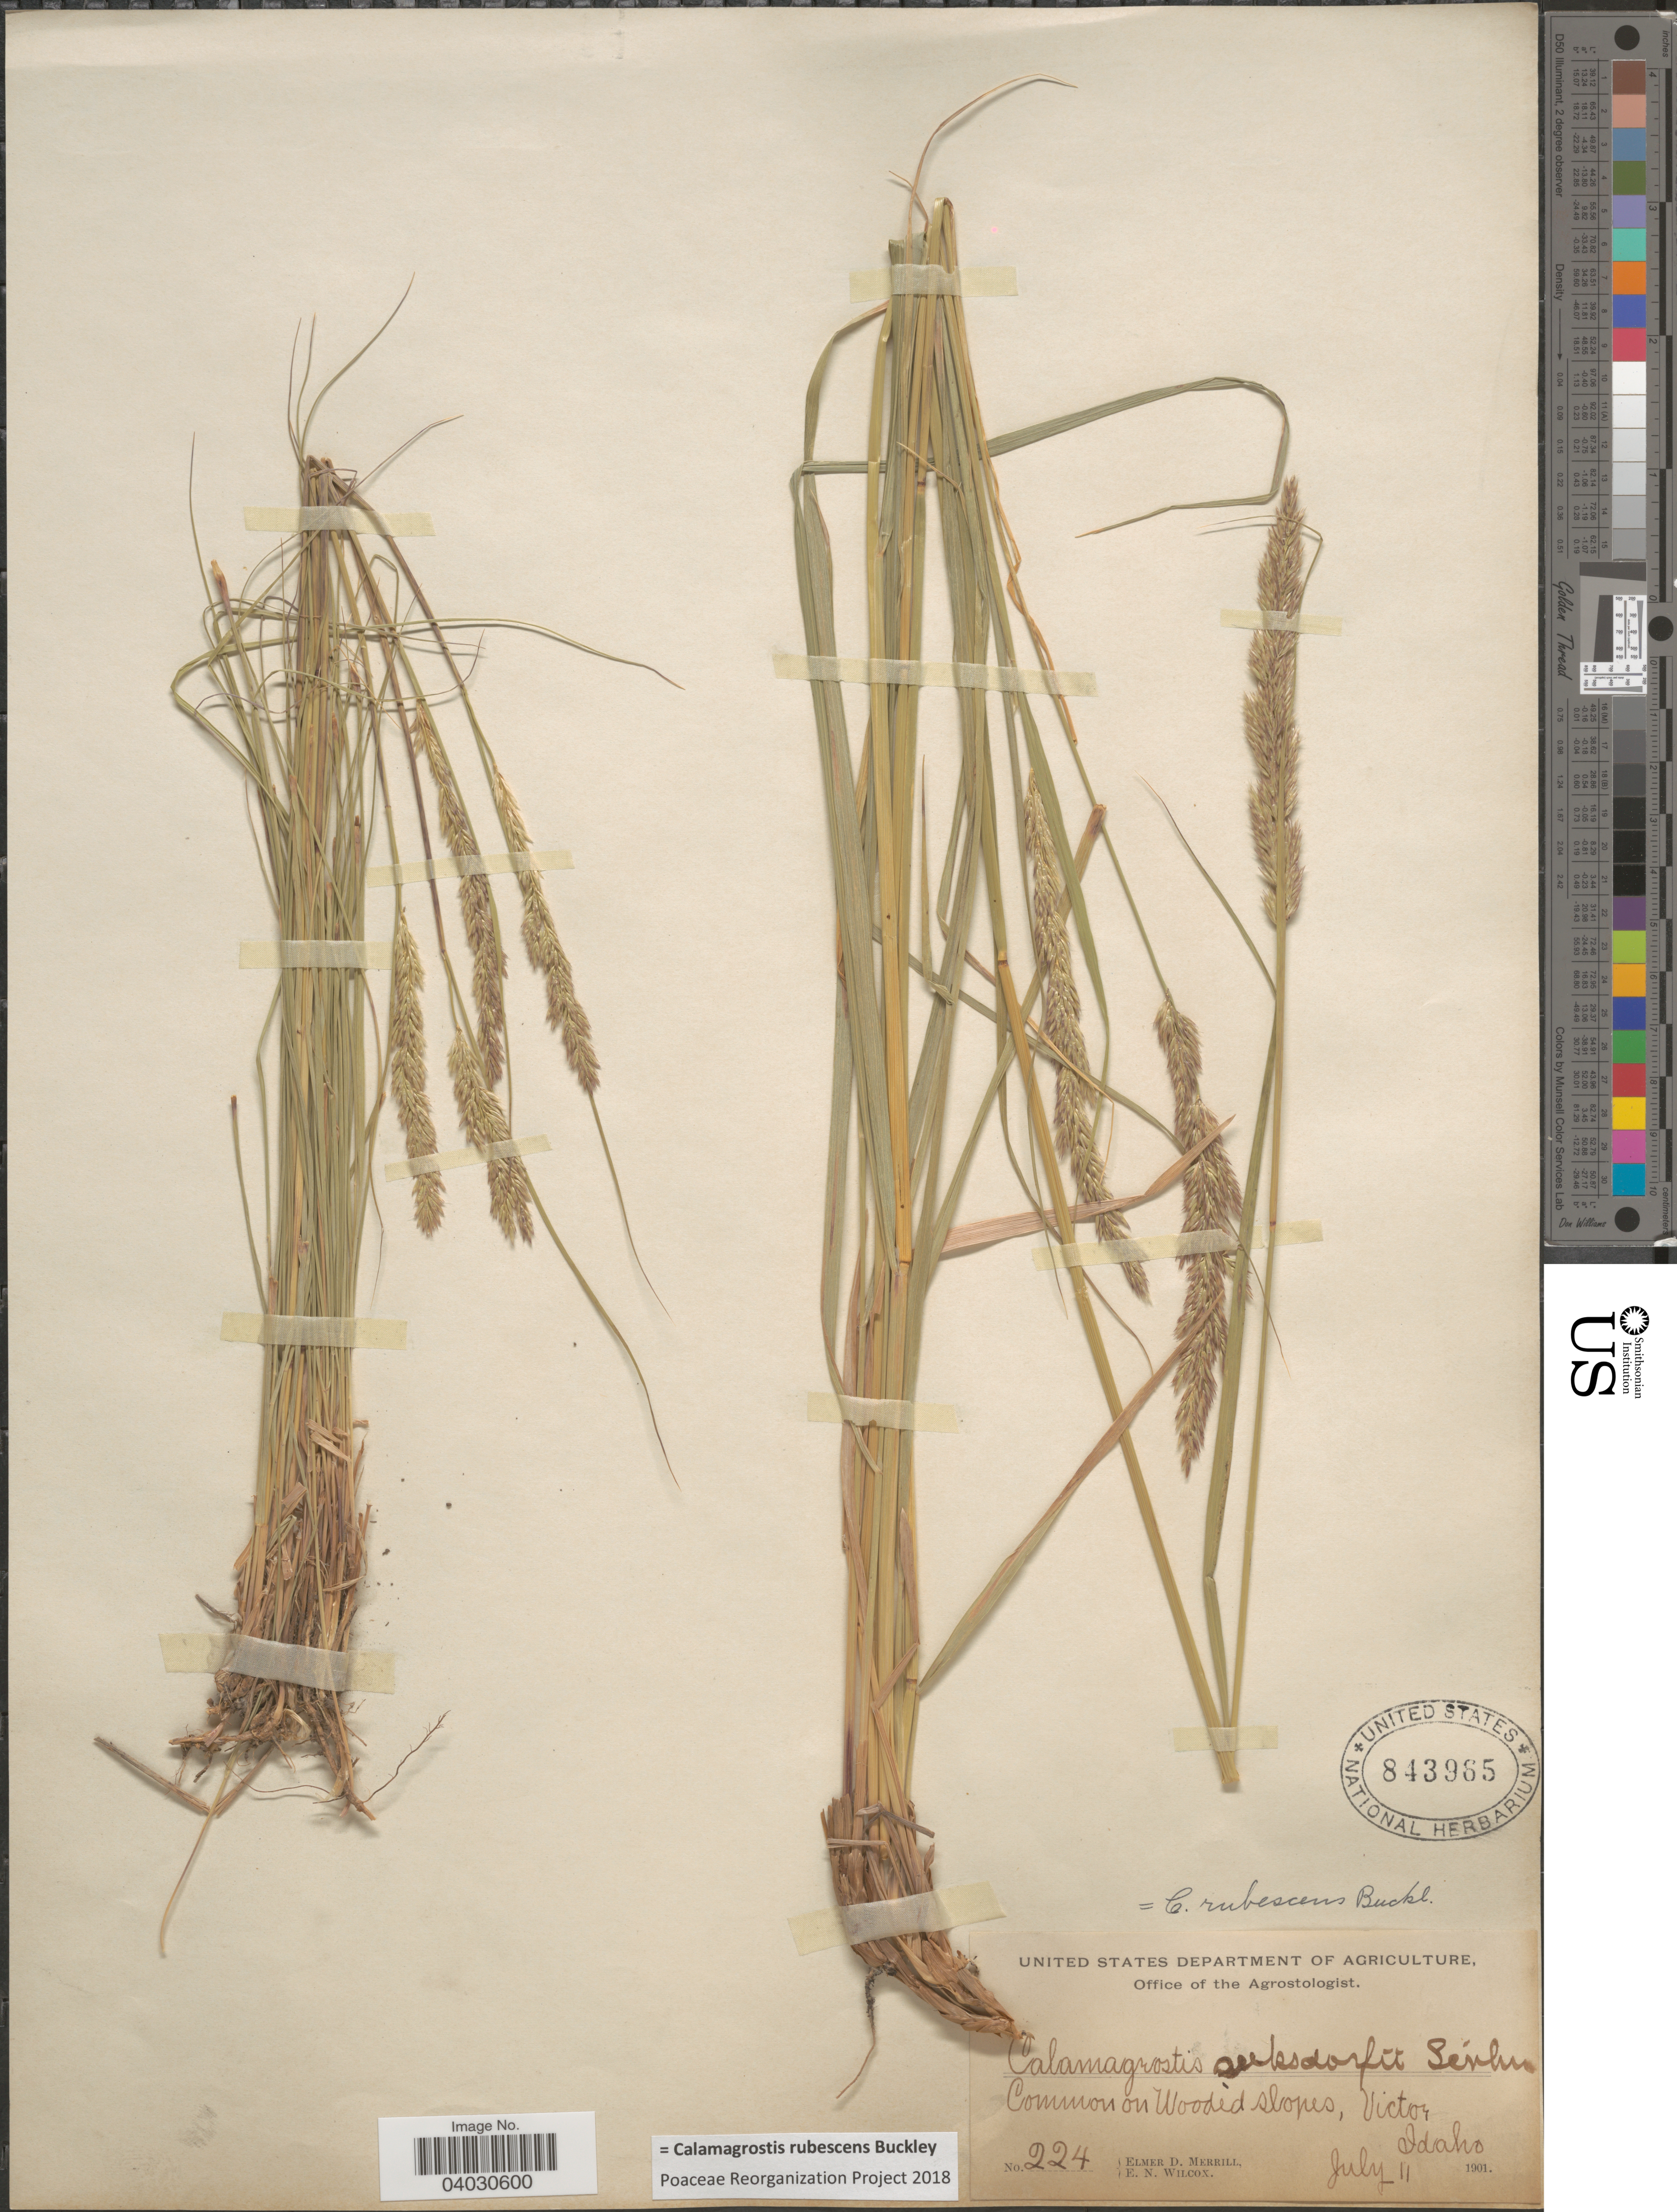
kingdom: Plantae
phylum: Tracheophyta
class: Liliopsida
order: Poales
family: Poaceae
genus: Calamagrostis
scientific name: Calamagrostis rubescens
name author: Buckley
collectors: E. D. Merrill & E. Wilcox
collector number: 224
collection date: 1901-07-11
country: United States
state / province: Idaho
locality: Common on Wooded slopes, Victor.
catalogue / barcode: US 843965